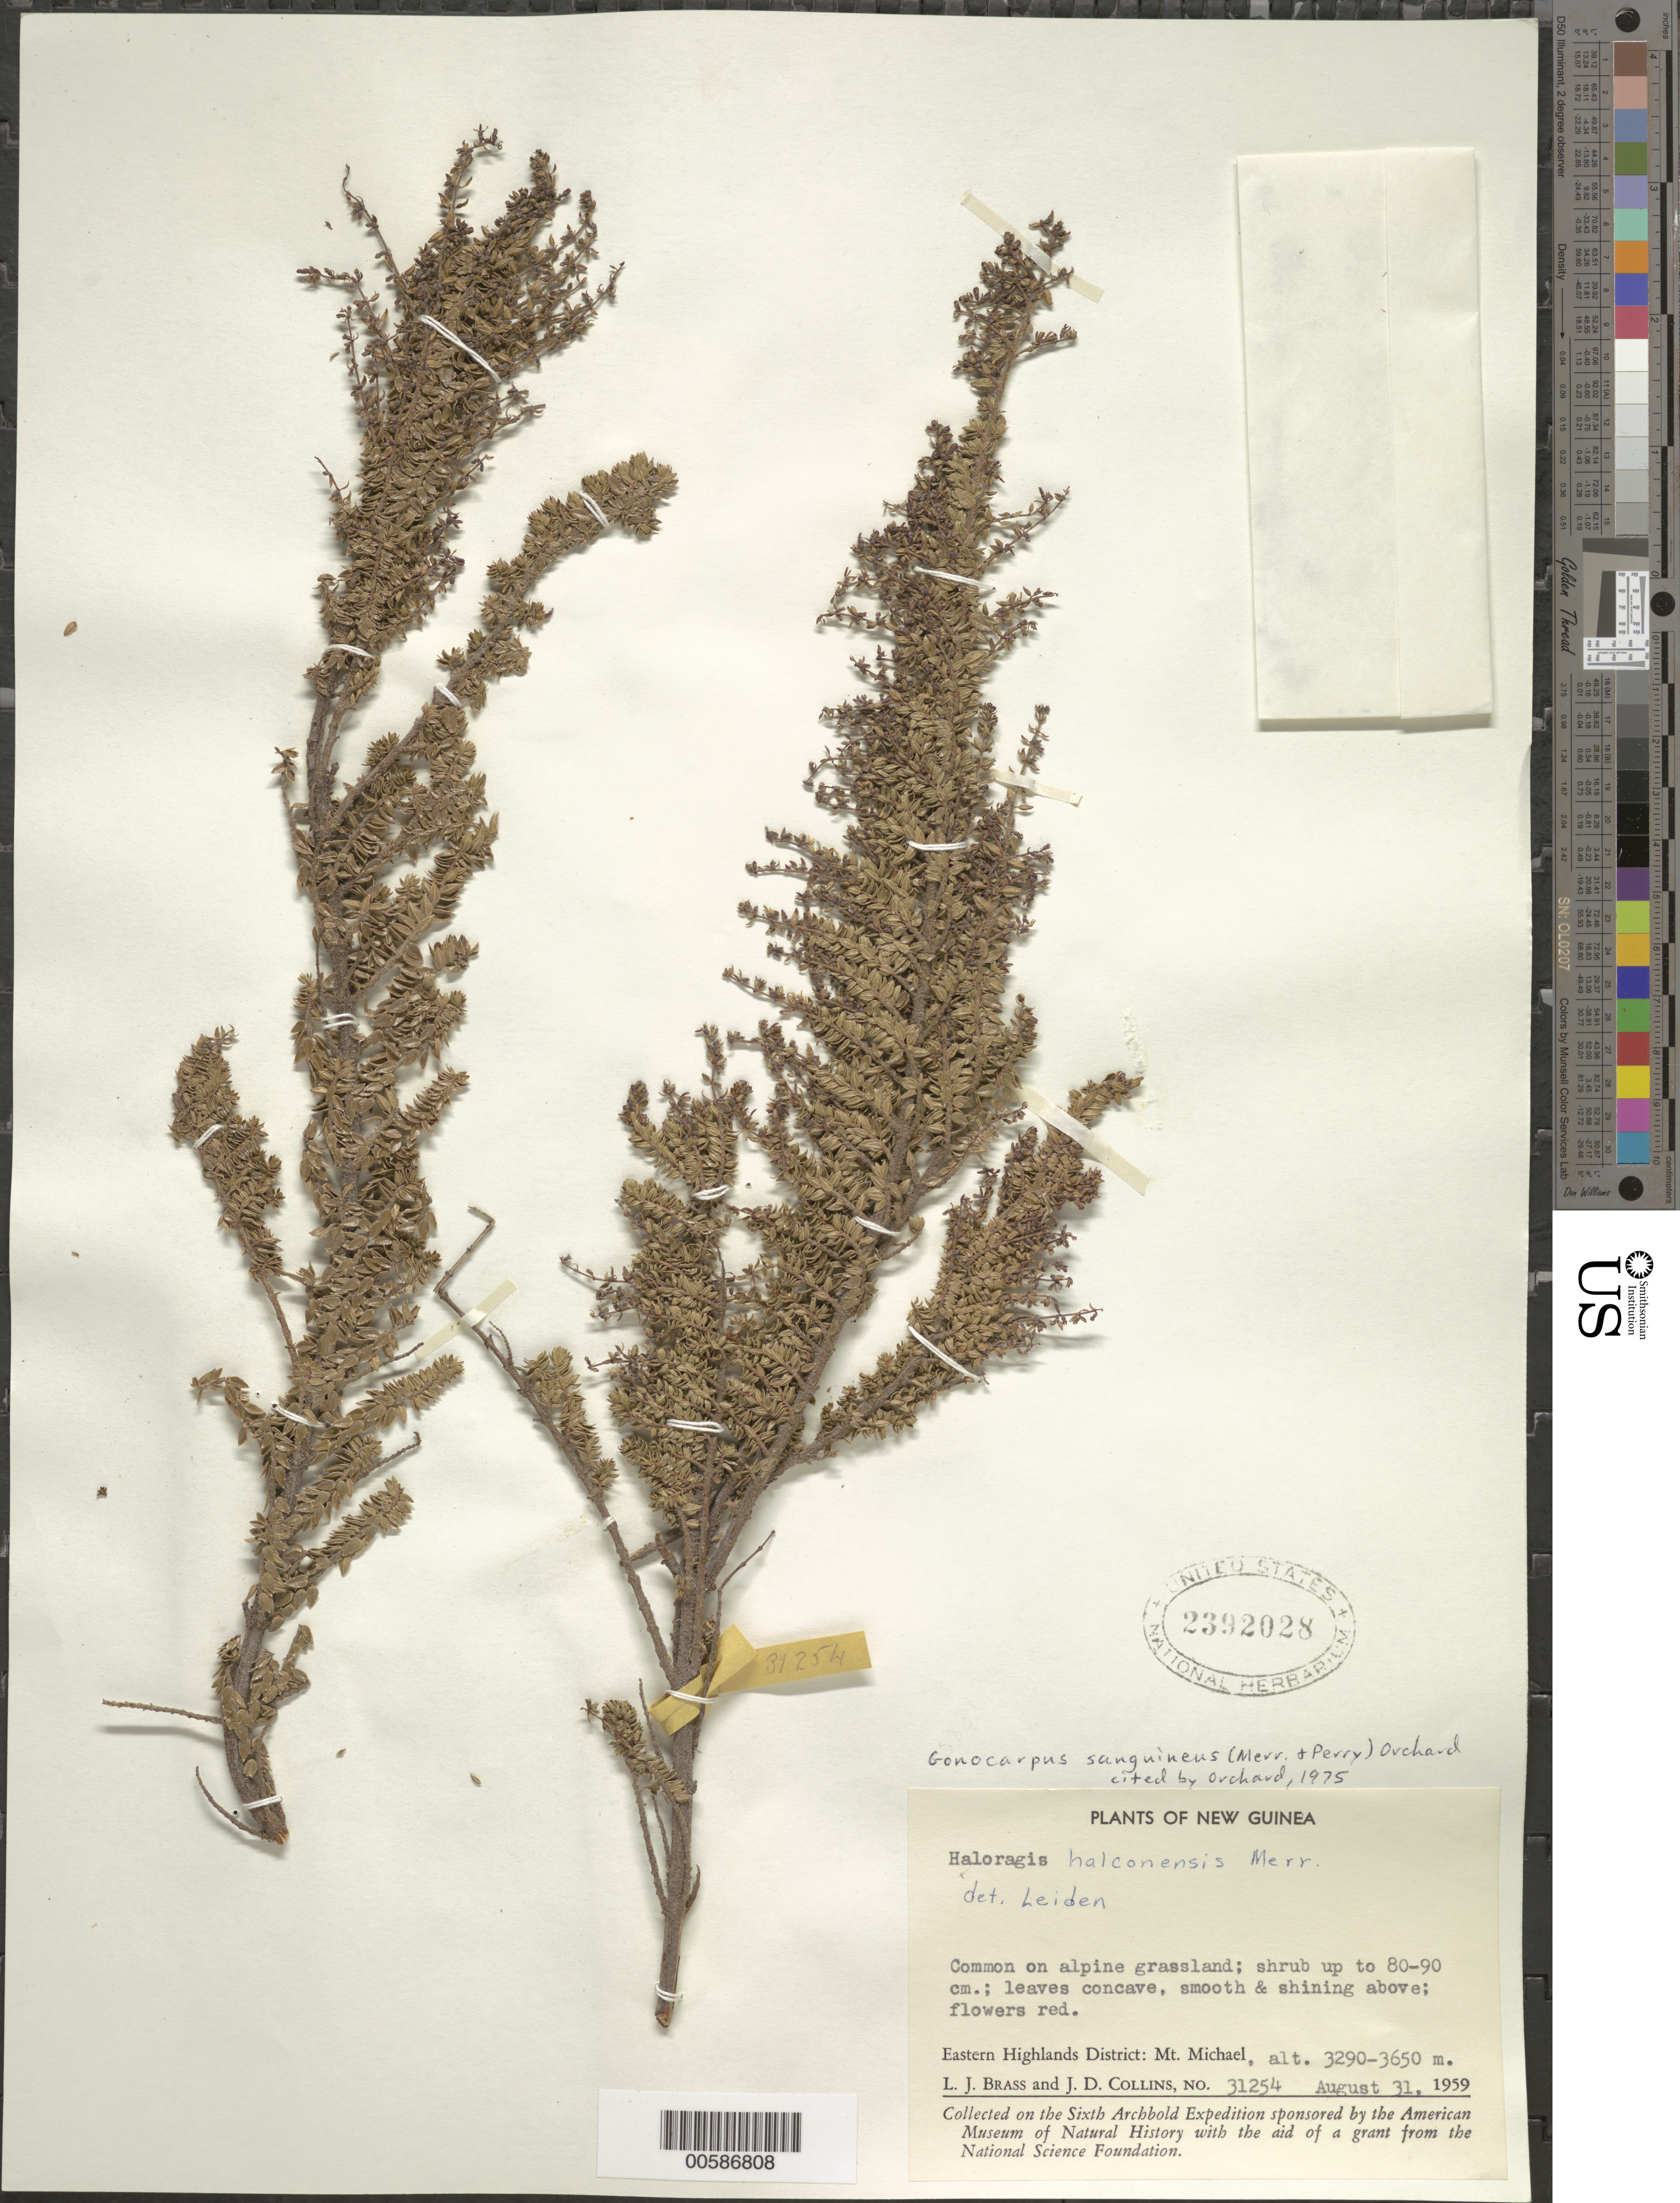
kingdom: Plantae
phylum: Tracheophyta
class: Magnoliopsida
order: Saxifragales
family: Haloragaceae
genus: Gonocarpus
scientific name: Gonocarpus sanguineus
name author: (Merr. & L.M. Perry) Orchard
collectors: L. J. Brass & J. Collins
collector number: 31254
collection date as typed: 31 Aug 1959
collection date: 1959-08-31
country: Papua New Guinea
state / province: Eastern Highlands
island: New Guinea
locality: Mt. Michael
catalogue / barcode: US 2392028